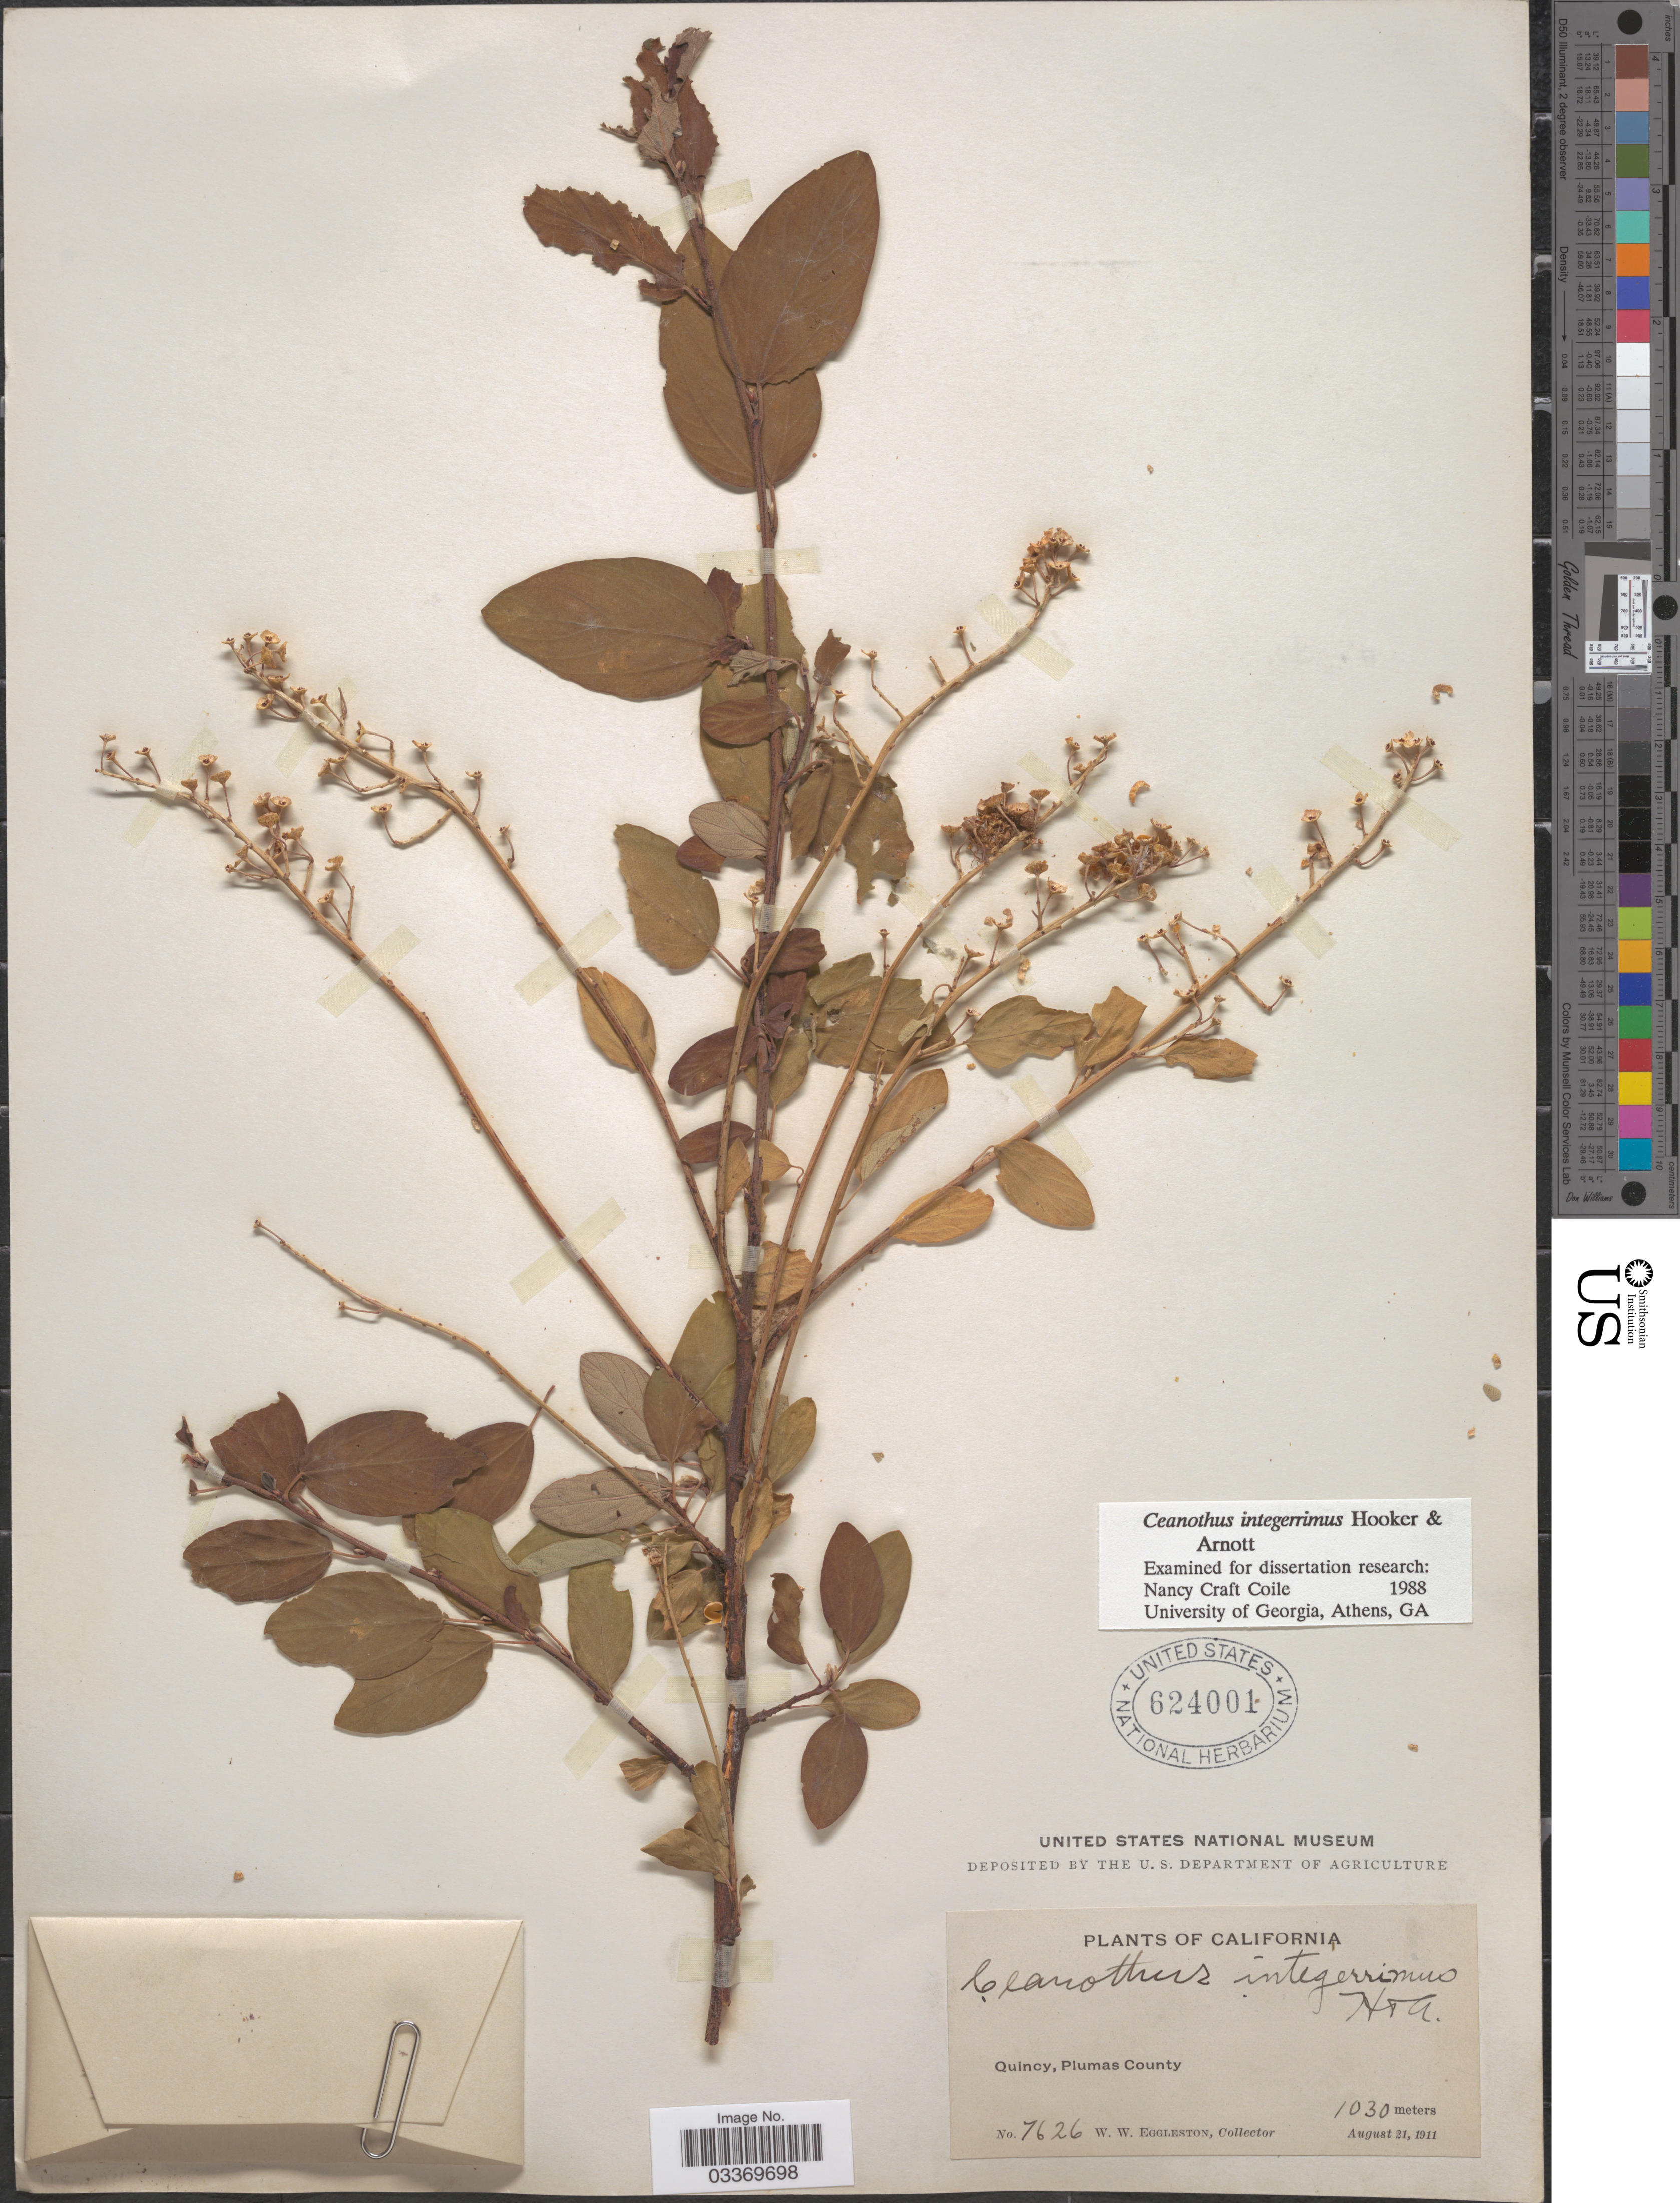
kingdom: Plantae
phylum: Tracheophyta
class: Magnoliopsida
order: Rosales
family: Rhamnaceae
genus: Ceanothus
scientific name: Ceanothus integerrimus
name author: Hook. & Arn.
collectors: W. W. Eggleston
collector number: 7626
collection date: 1911-08-21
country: United States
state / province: California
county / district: Plumas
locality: Quincy, Plumas County.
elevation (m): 1030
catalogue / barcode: US 624001